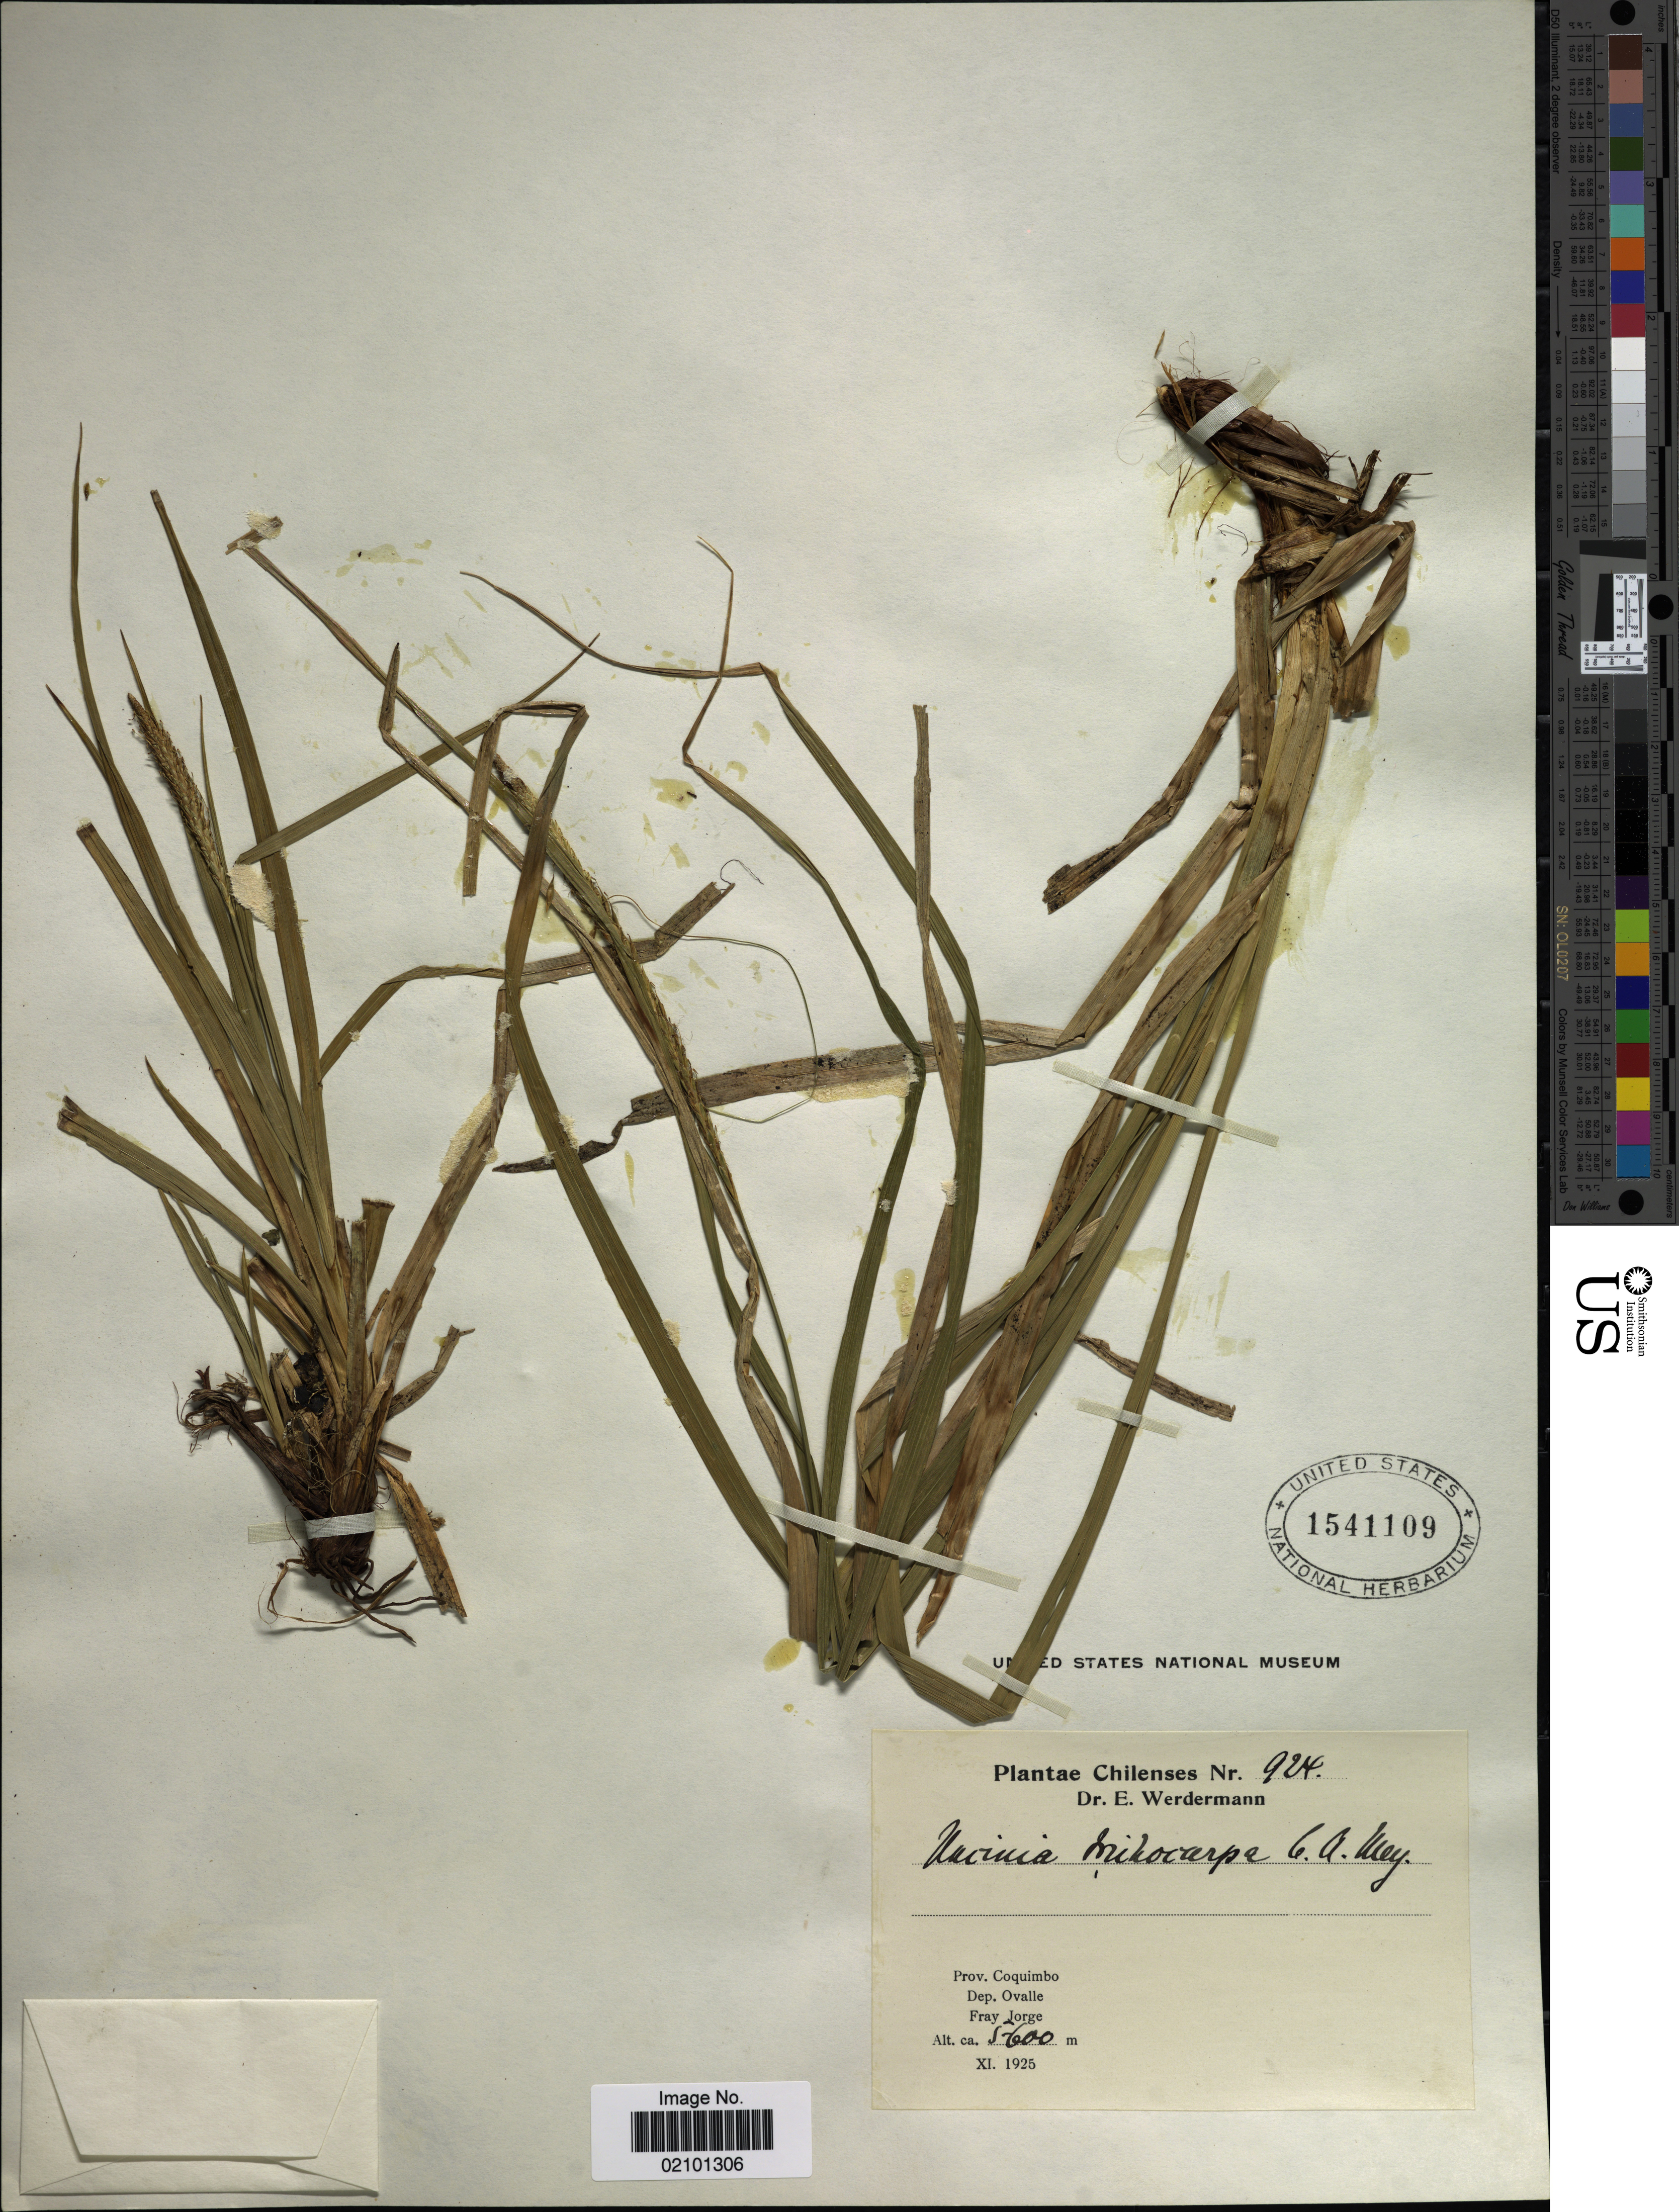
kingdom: Plantae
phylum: Tracheophyta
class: Liliopsida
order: Poales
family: Cyperaceae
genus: Carex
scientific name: Carex quinquin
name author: Jim.Mejías & Dorr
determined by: Strong, Mark T., (BOT), Smithsonian Institution - National Museum of Natural History (UNITED STATES)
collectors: E. Werdermann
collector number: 924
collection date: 1925-11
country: Chile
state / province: Coquimbo (IV)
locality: Dep. Ovalle. Fray Jorge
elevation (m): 5600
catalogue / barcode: US 1541109